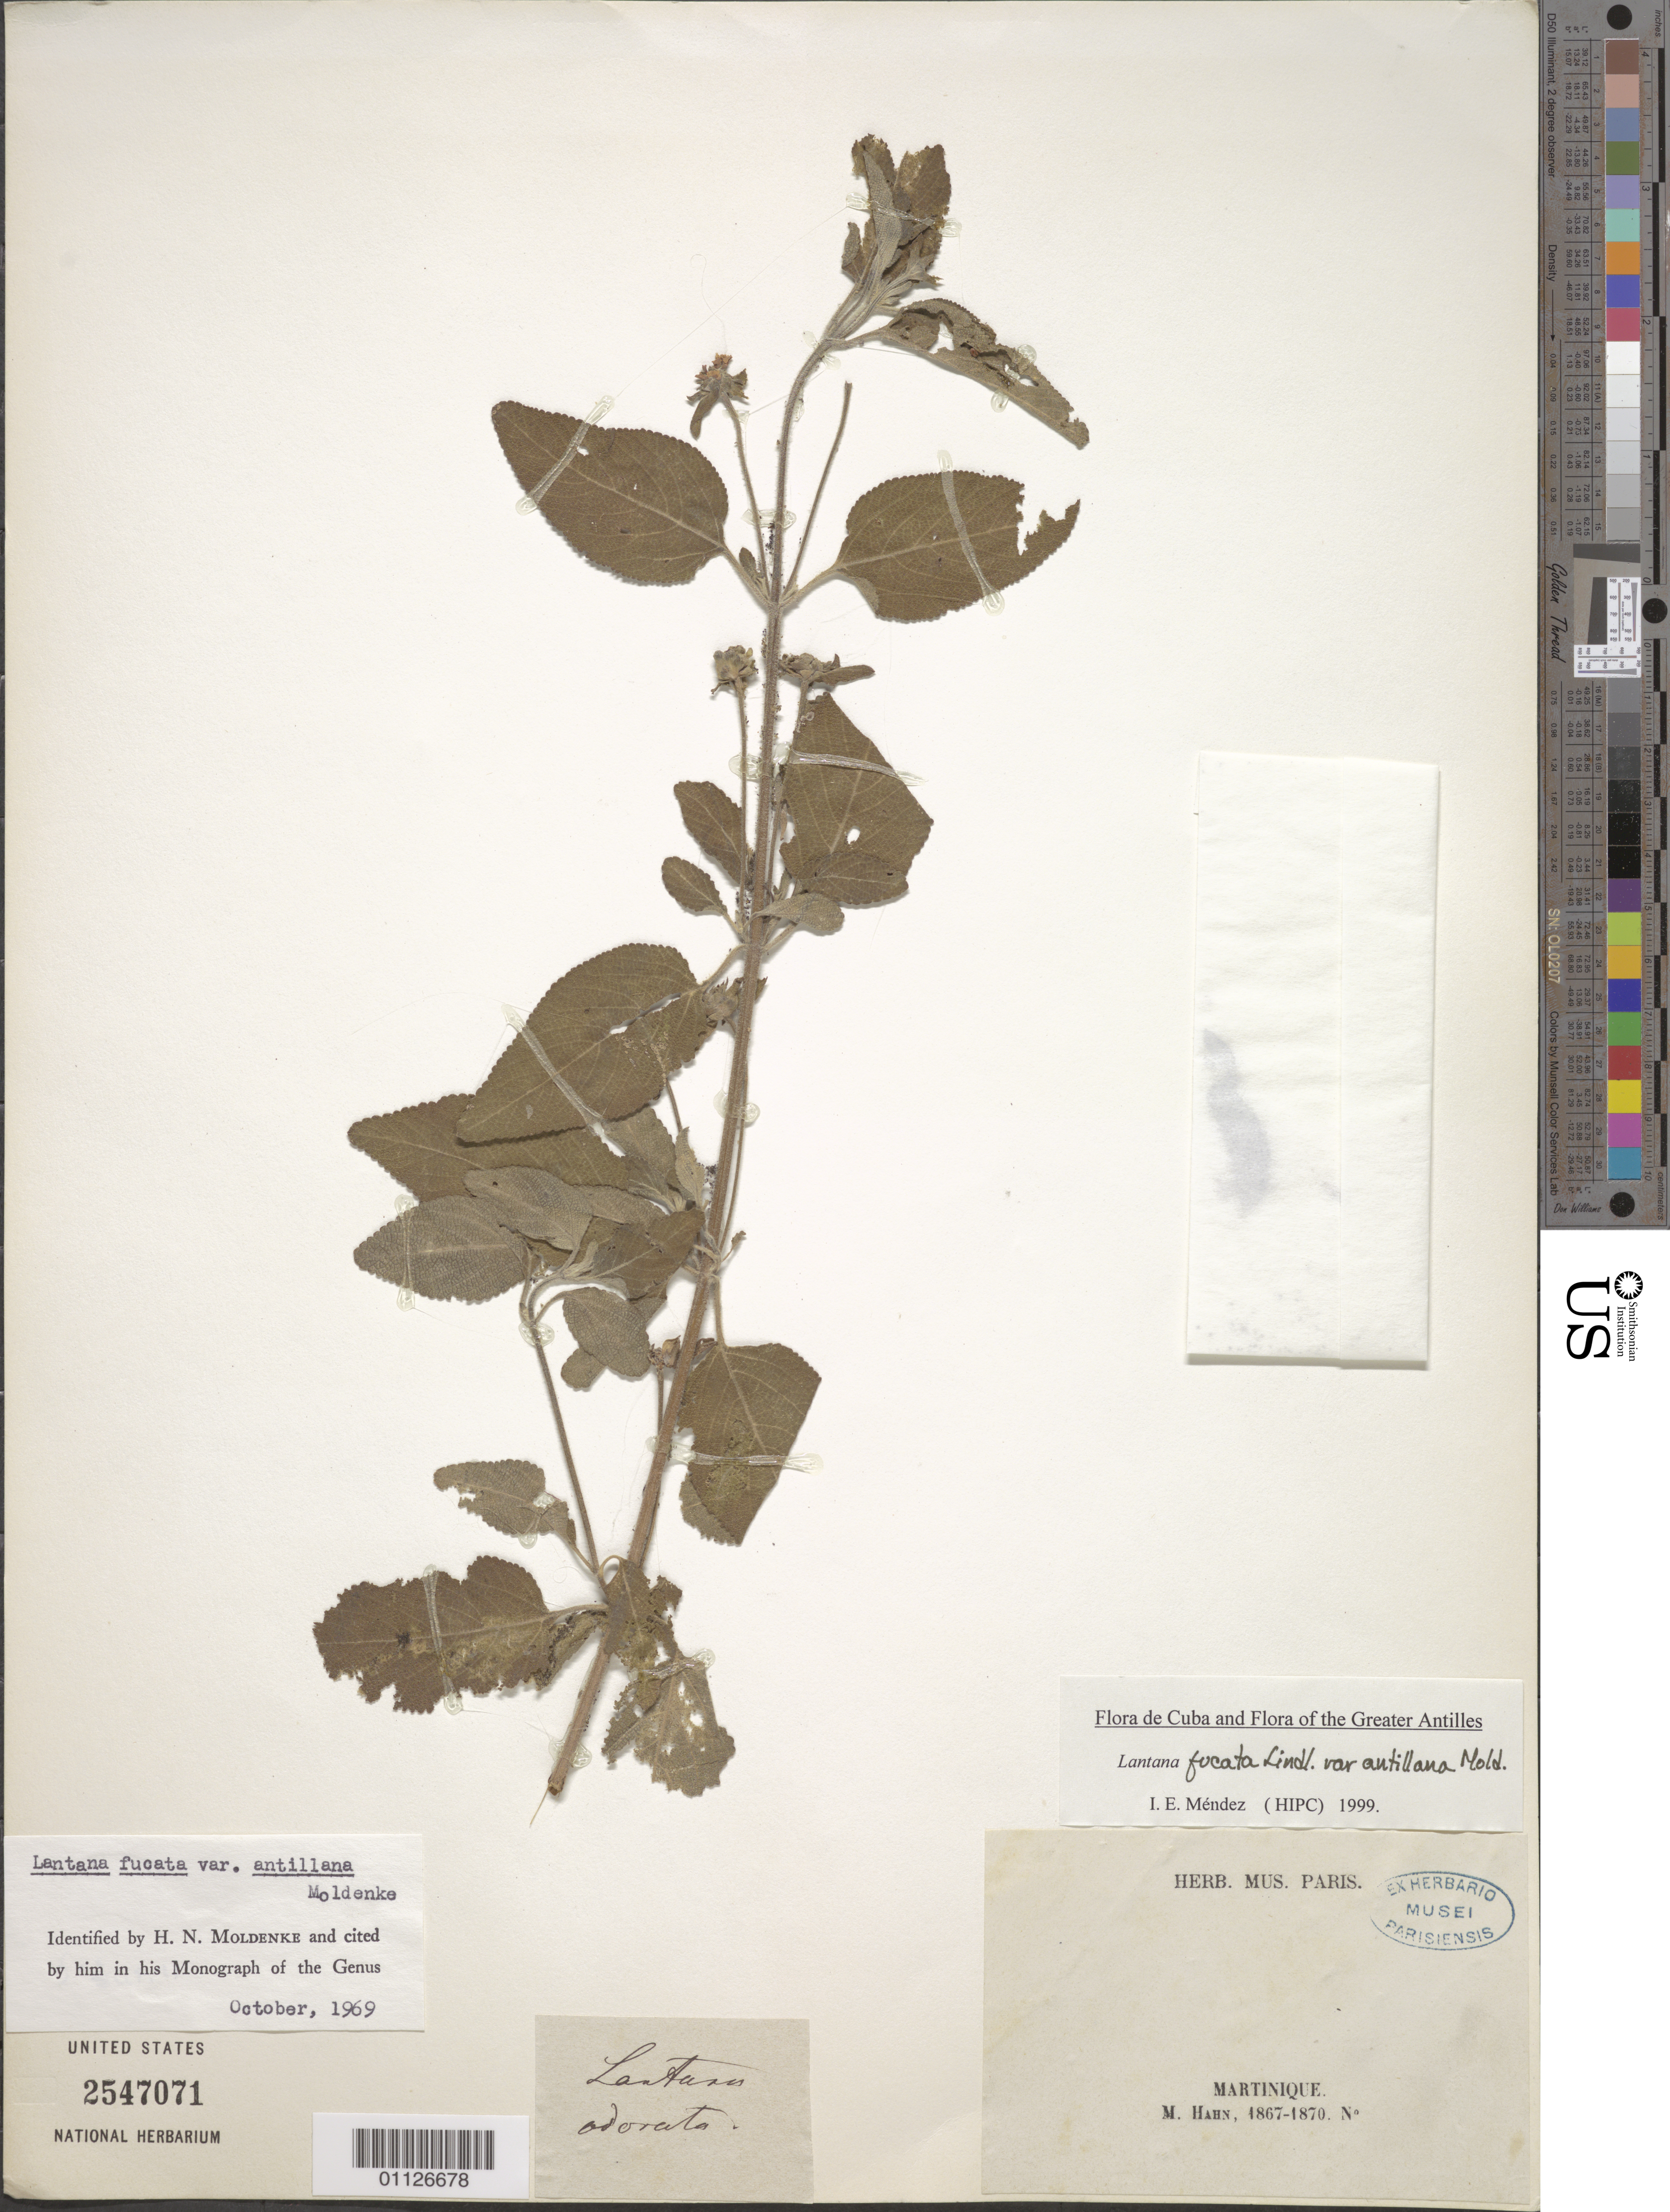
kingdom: Plantae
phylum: Tracheophyta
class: Magnoliopsida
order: Lamiales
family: Verbenaceae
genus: Lantana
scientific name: Lantana fucata var. antillana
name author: Moldenke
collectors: M. Hahn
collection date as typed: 01 Jan 1867 to 31 Dec 1870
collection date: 1867-01-01/1870-12-31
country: Martinique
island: Martinique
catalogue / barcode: US 2547071